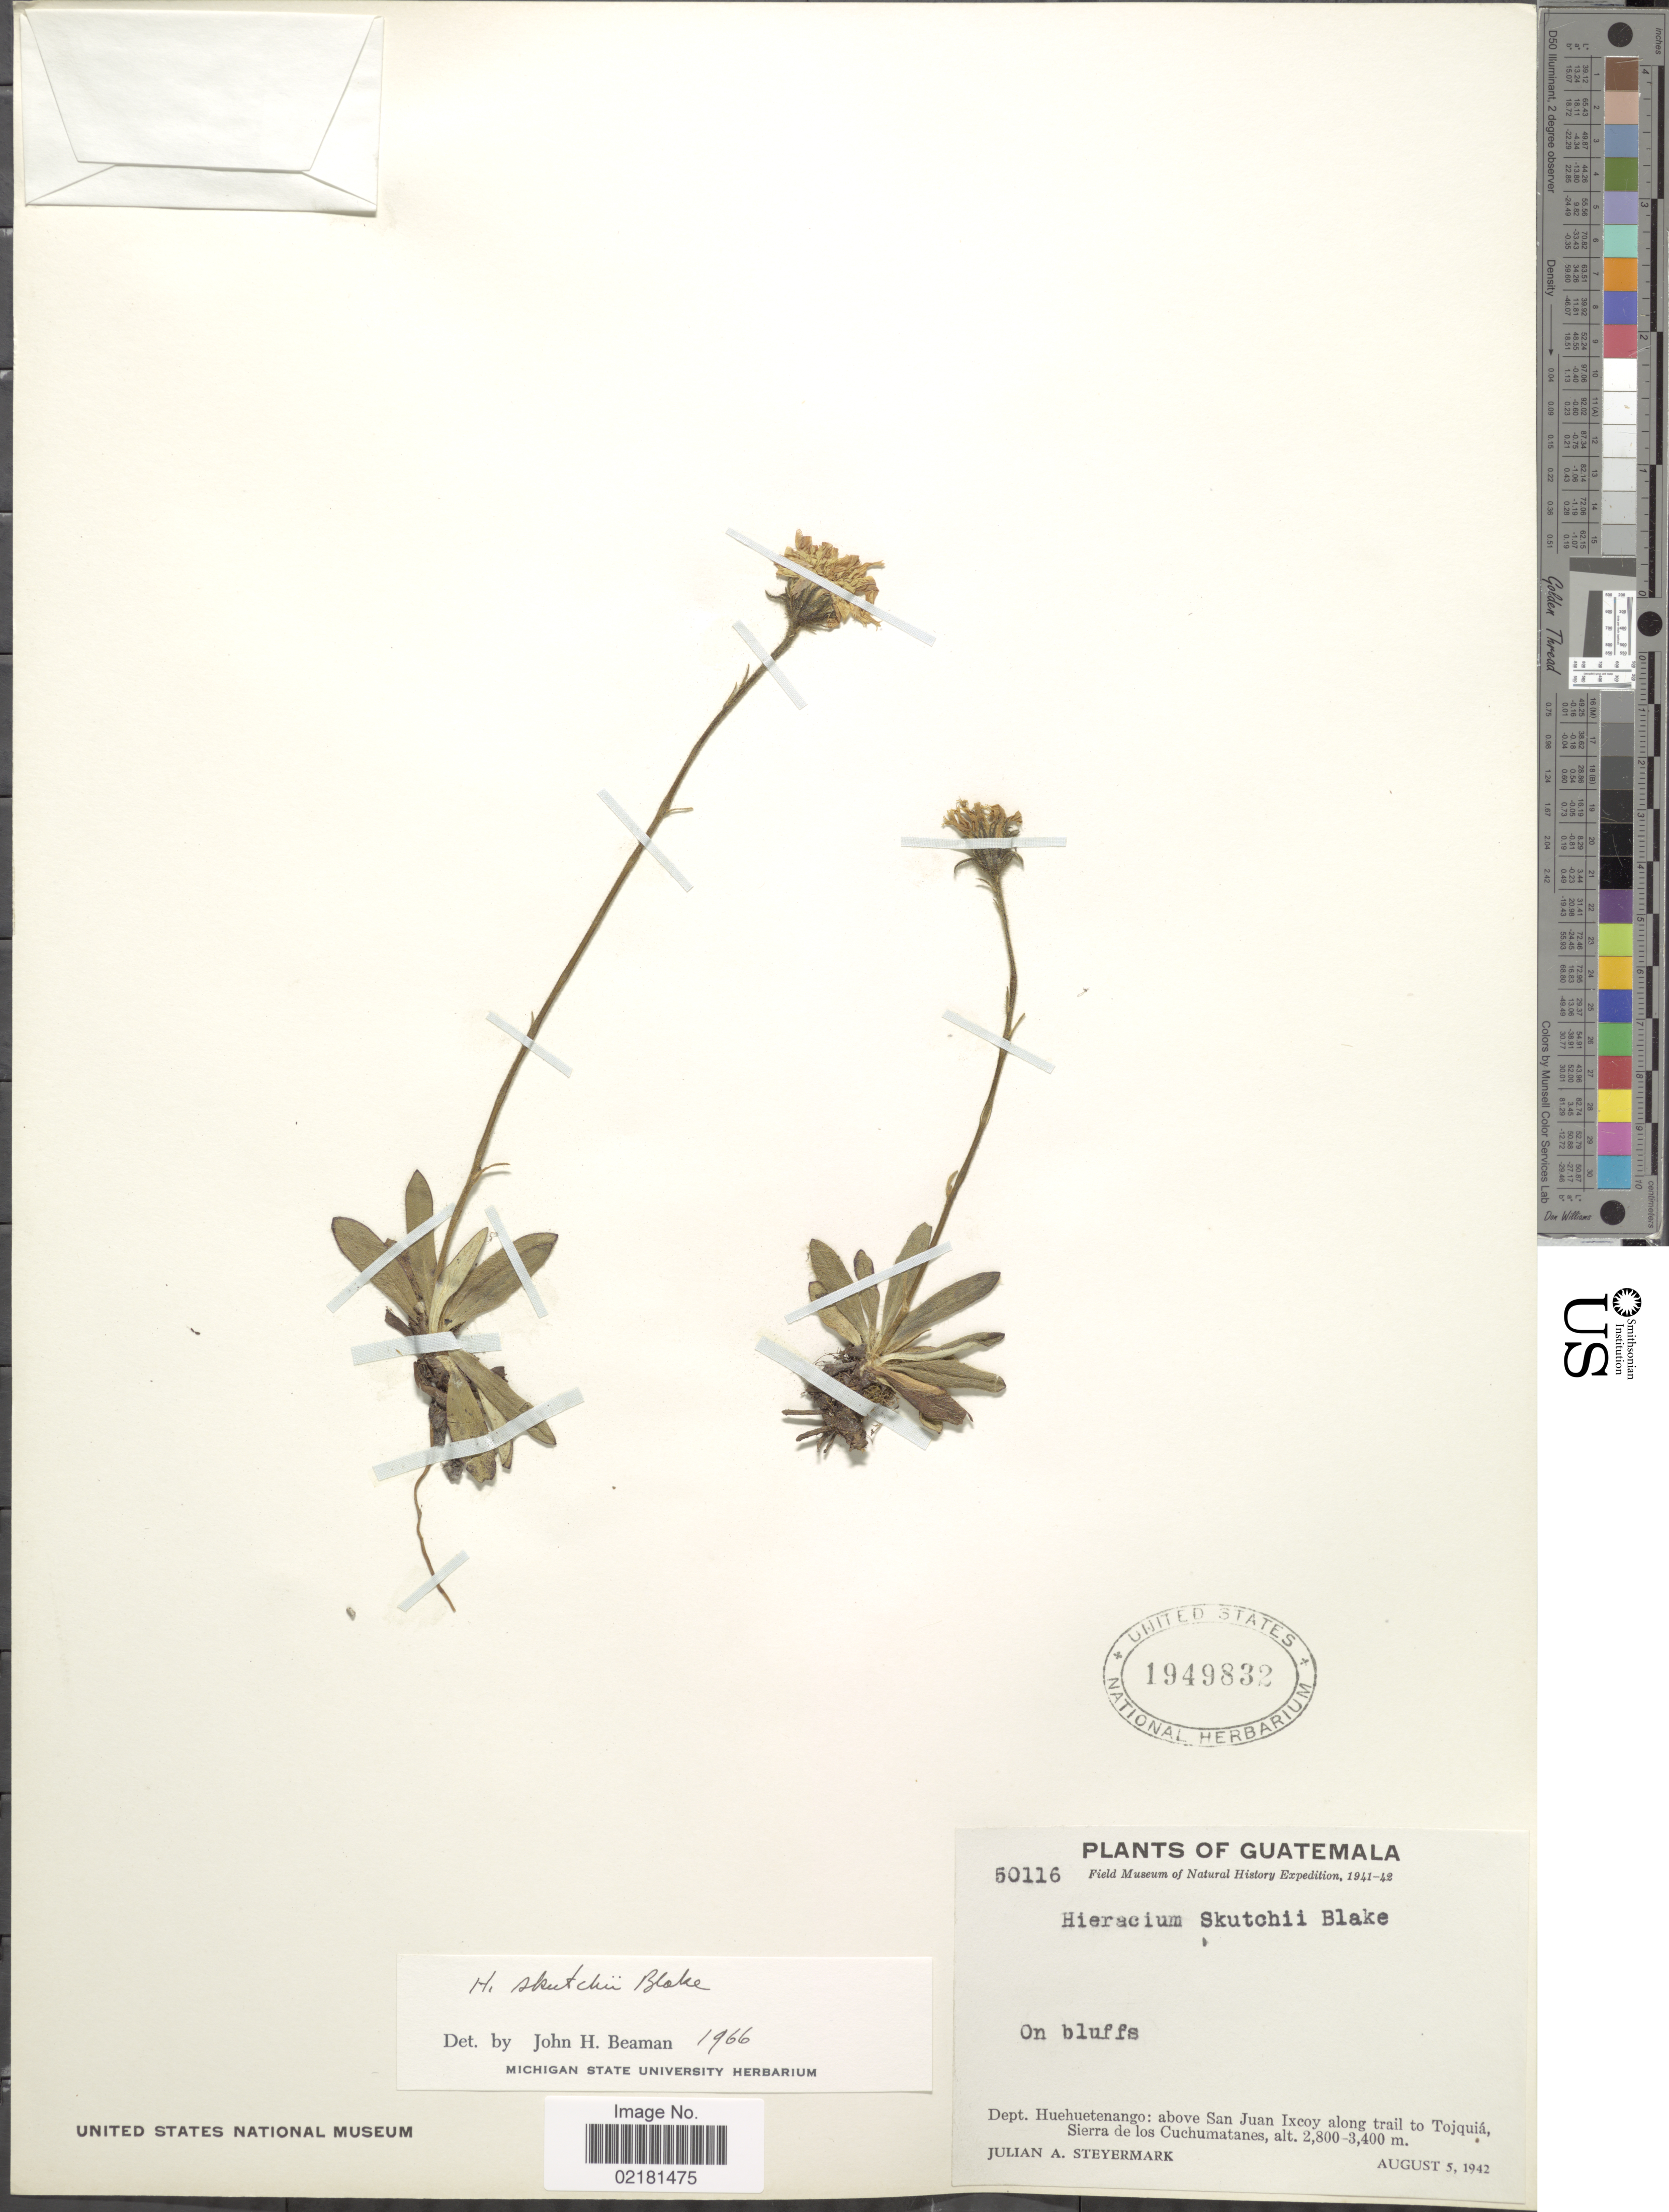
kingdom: Plantae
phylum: Tracheophyta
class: Magnoliopsida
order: Asterales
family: Asteraceae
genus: Hieracium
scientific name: Hieracium skutchii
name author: S.F. Blake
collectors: J. Steyermark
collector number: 50116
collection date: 1942-08-05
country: Guatemala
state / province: Huehuetenango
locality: Above San Juan Ixcoy along trail to Tojquia, Sierra de los Cuchumatanes, on bluffs.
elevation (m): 2800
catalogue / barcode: US 1949832